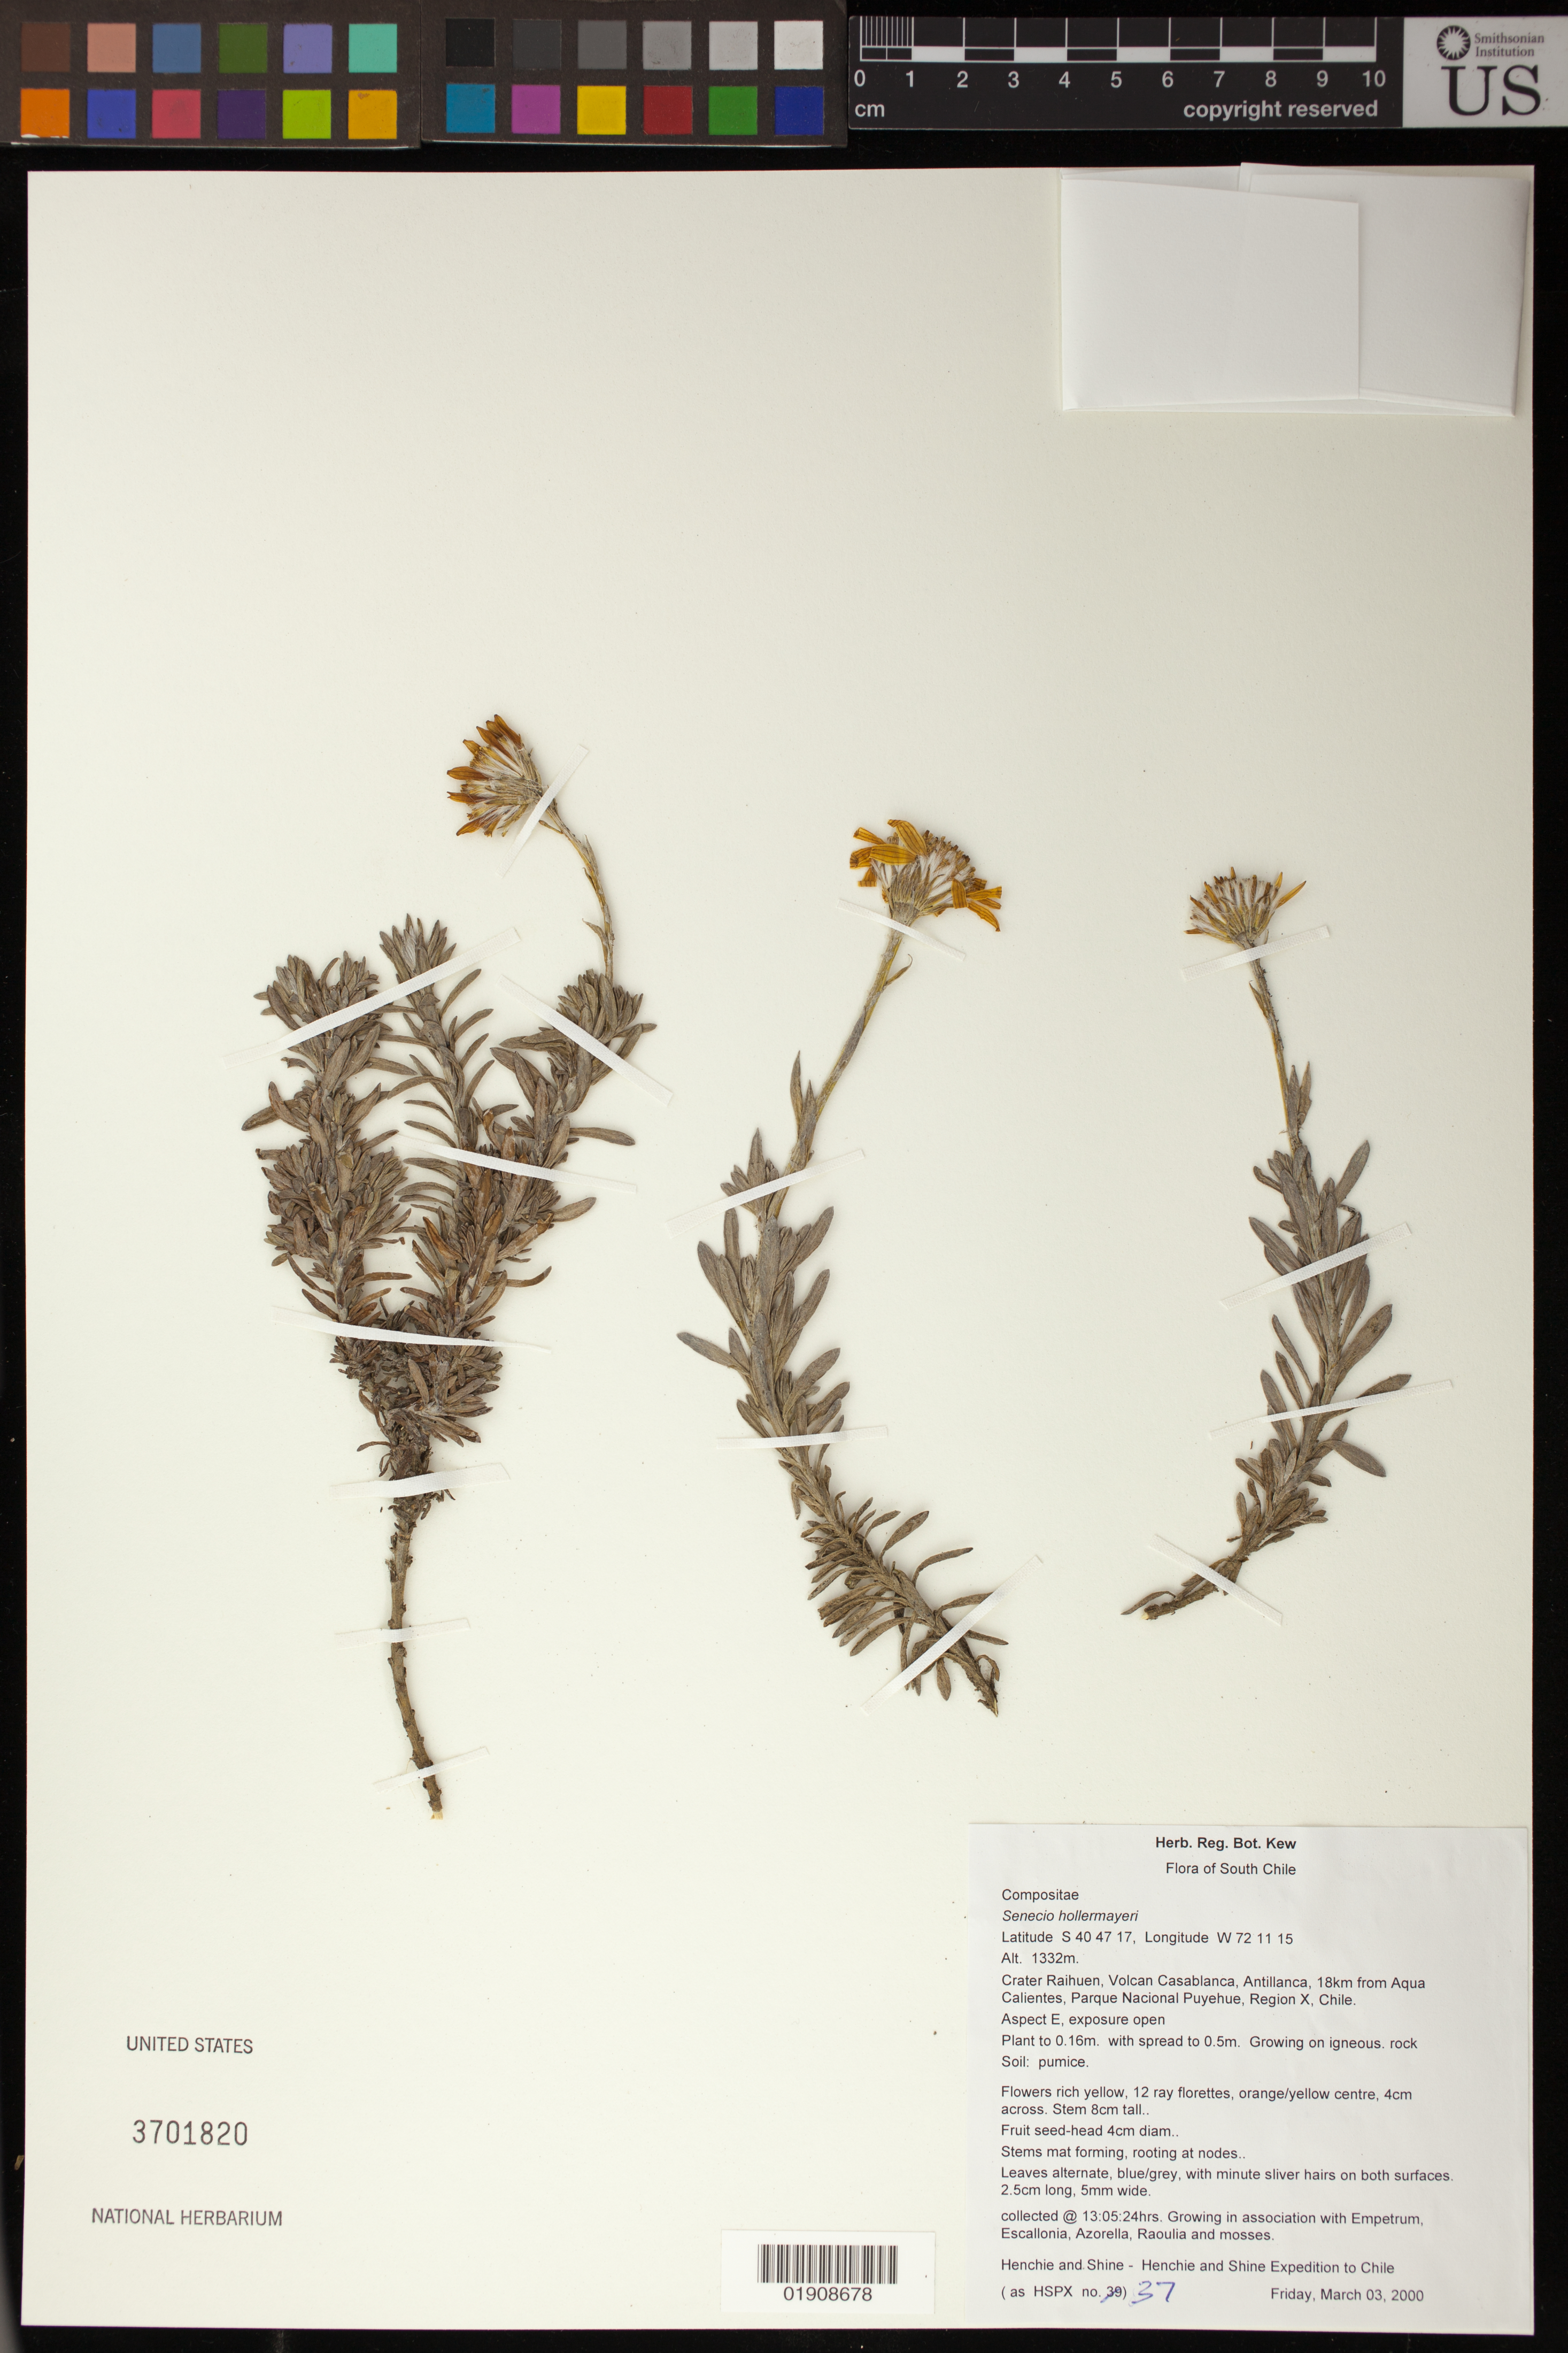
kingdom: Plantae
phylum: Tracheophyta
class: Magnoliopsida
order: Asterales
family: Asteraceae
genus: Senecio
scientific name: Senecio chionophilus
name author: Phil.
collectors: Henchie & Shine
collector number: HSPX 37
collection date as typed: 3 March 2000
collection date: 2000-03-03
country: Chile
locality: Crater Raihuen, Volcan Casablanca, Antillanca, 18 km from Aqua Calientes, Parque Nacional Puyehue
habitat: Growing on igneous rock, pumice.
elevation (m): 1332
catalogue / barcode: US 3701820